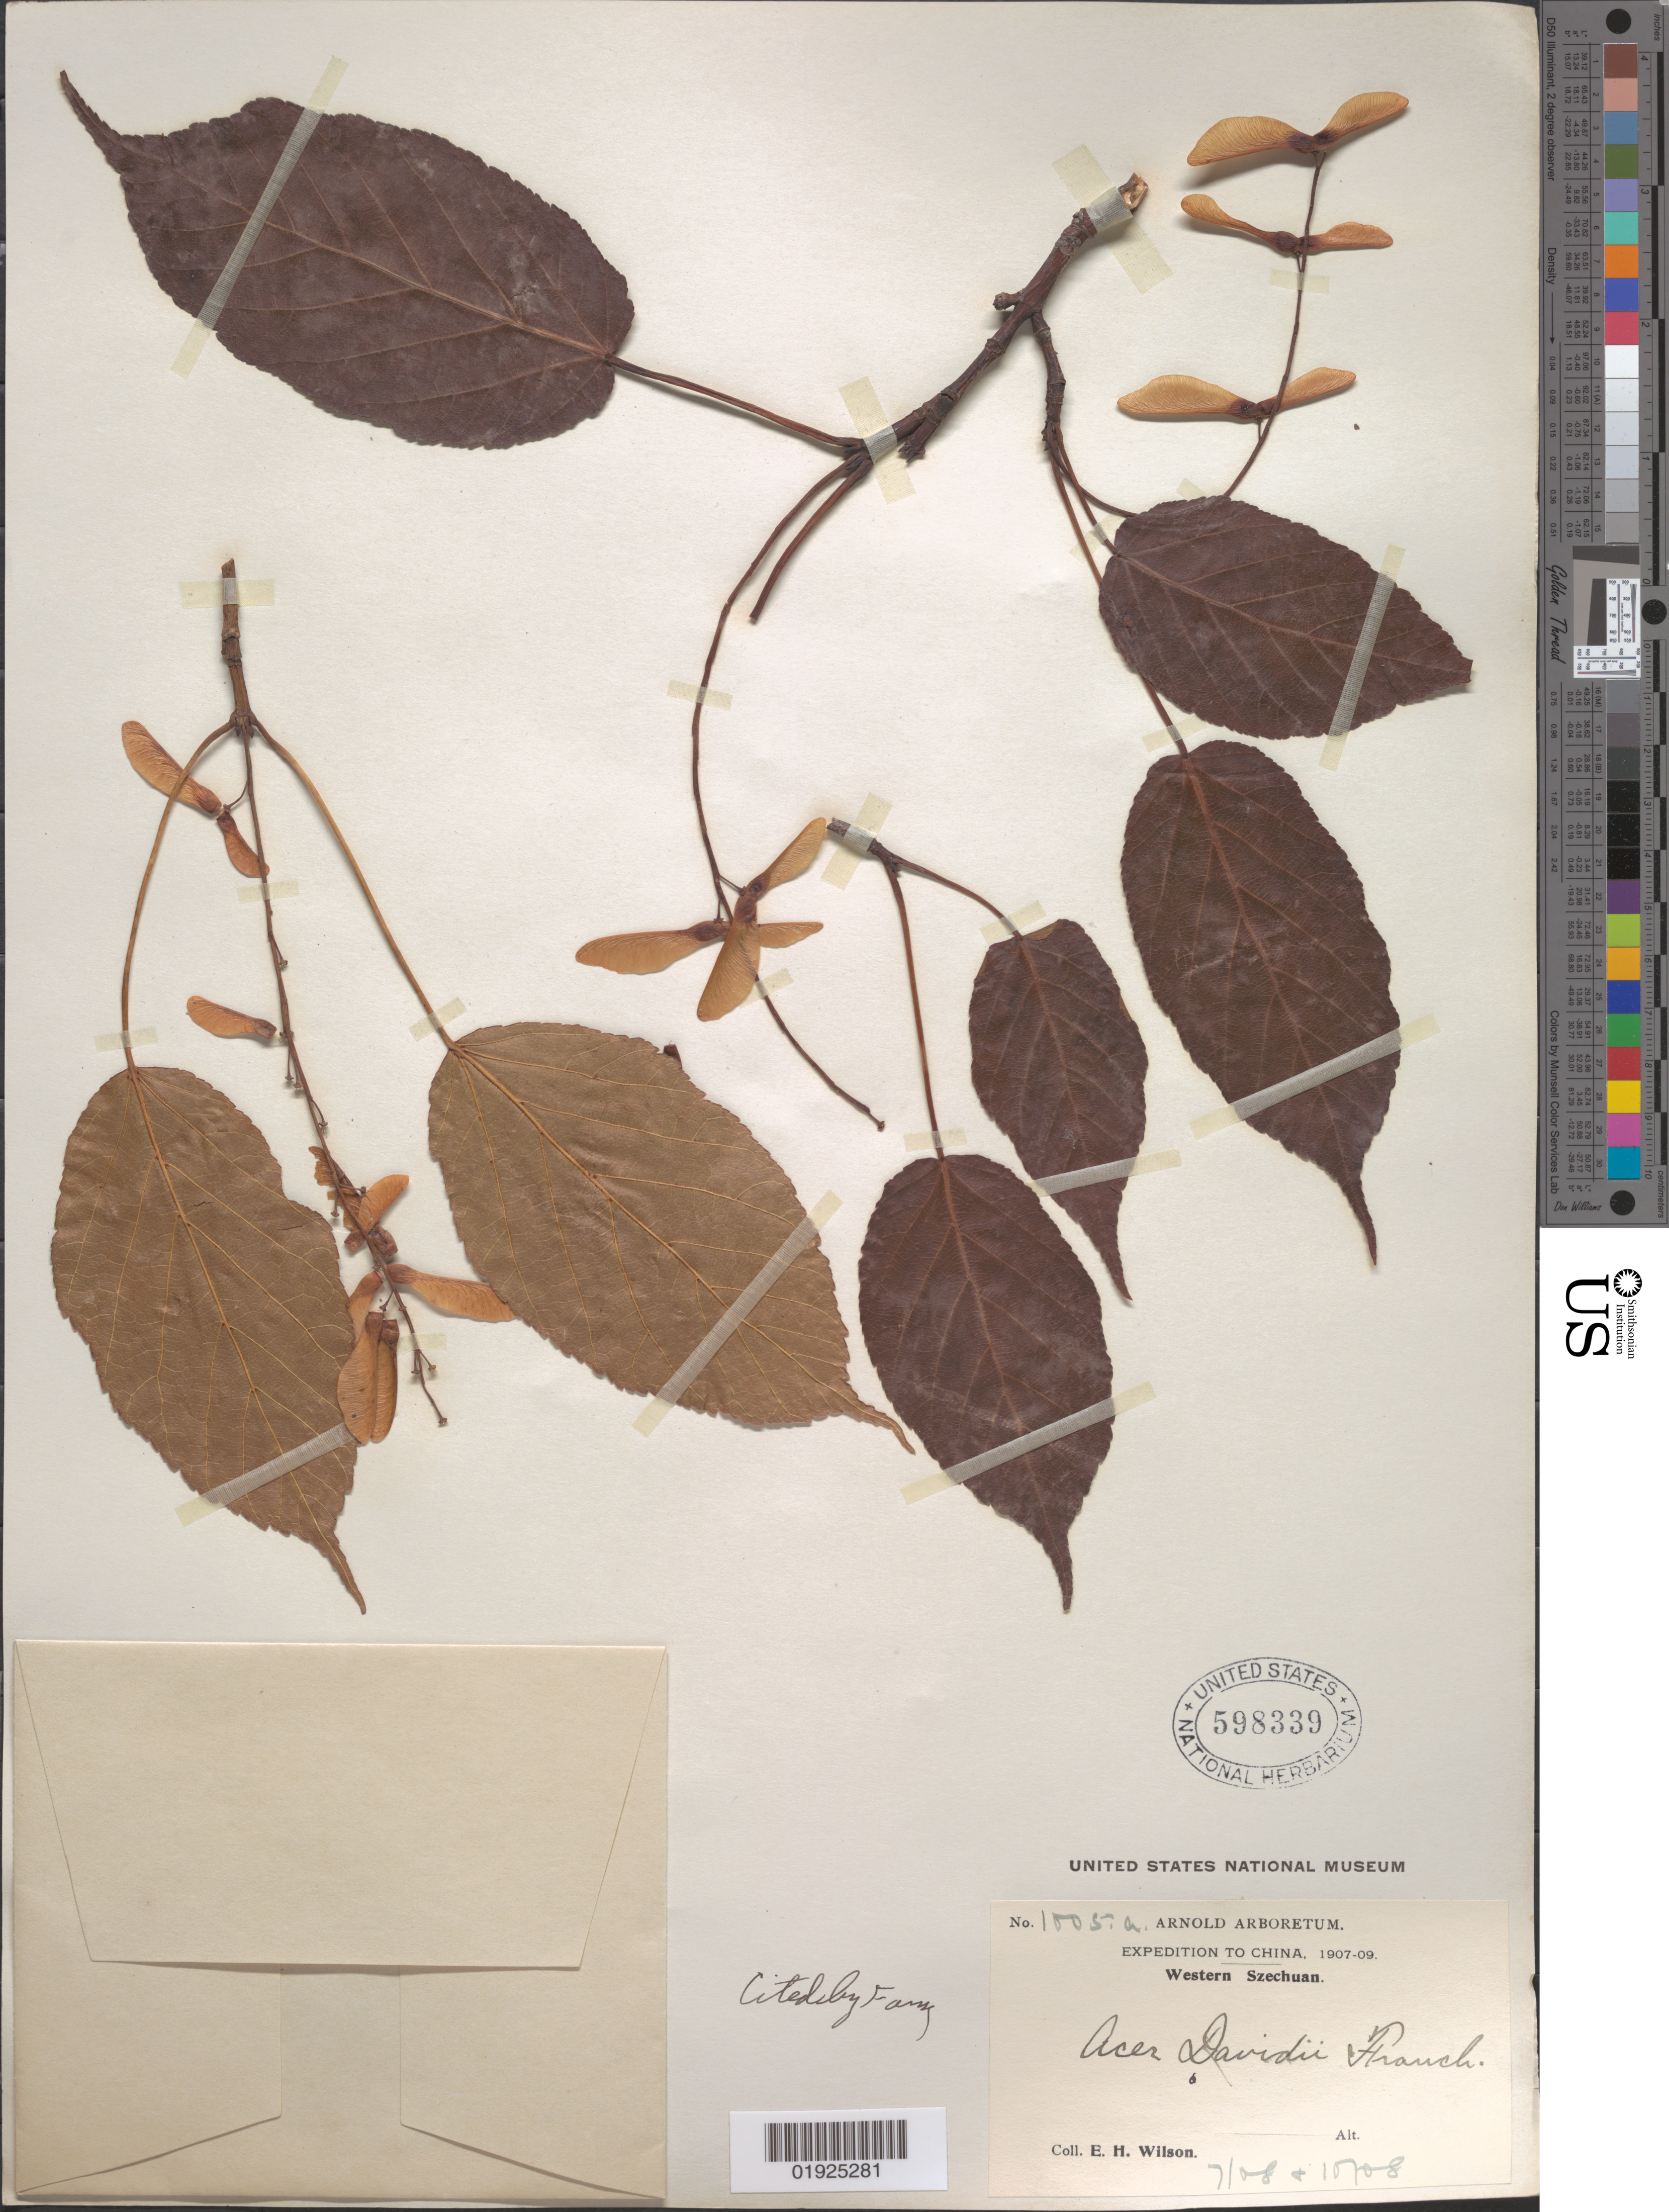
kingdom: Plantae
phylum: Tracheophyta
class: Magnoliopsida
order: Sapindales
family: Sapindaceae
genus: Acer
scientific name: Acer sikkimense subsp. davidii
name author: (Franch.) Wesm.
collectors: E. H. Wilson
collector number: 1005a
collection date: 1908-07,1908-10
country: China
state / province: Sichuan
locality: Western Szechuan [Sichuan]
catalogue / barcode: US 598339